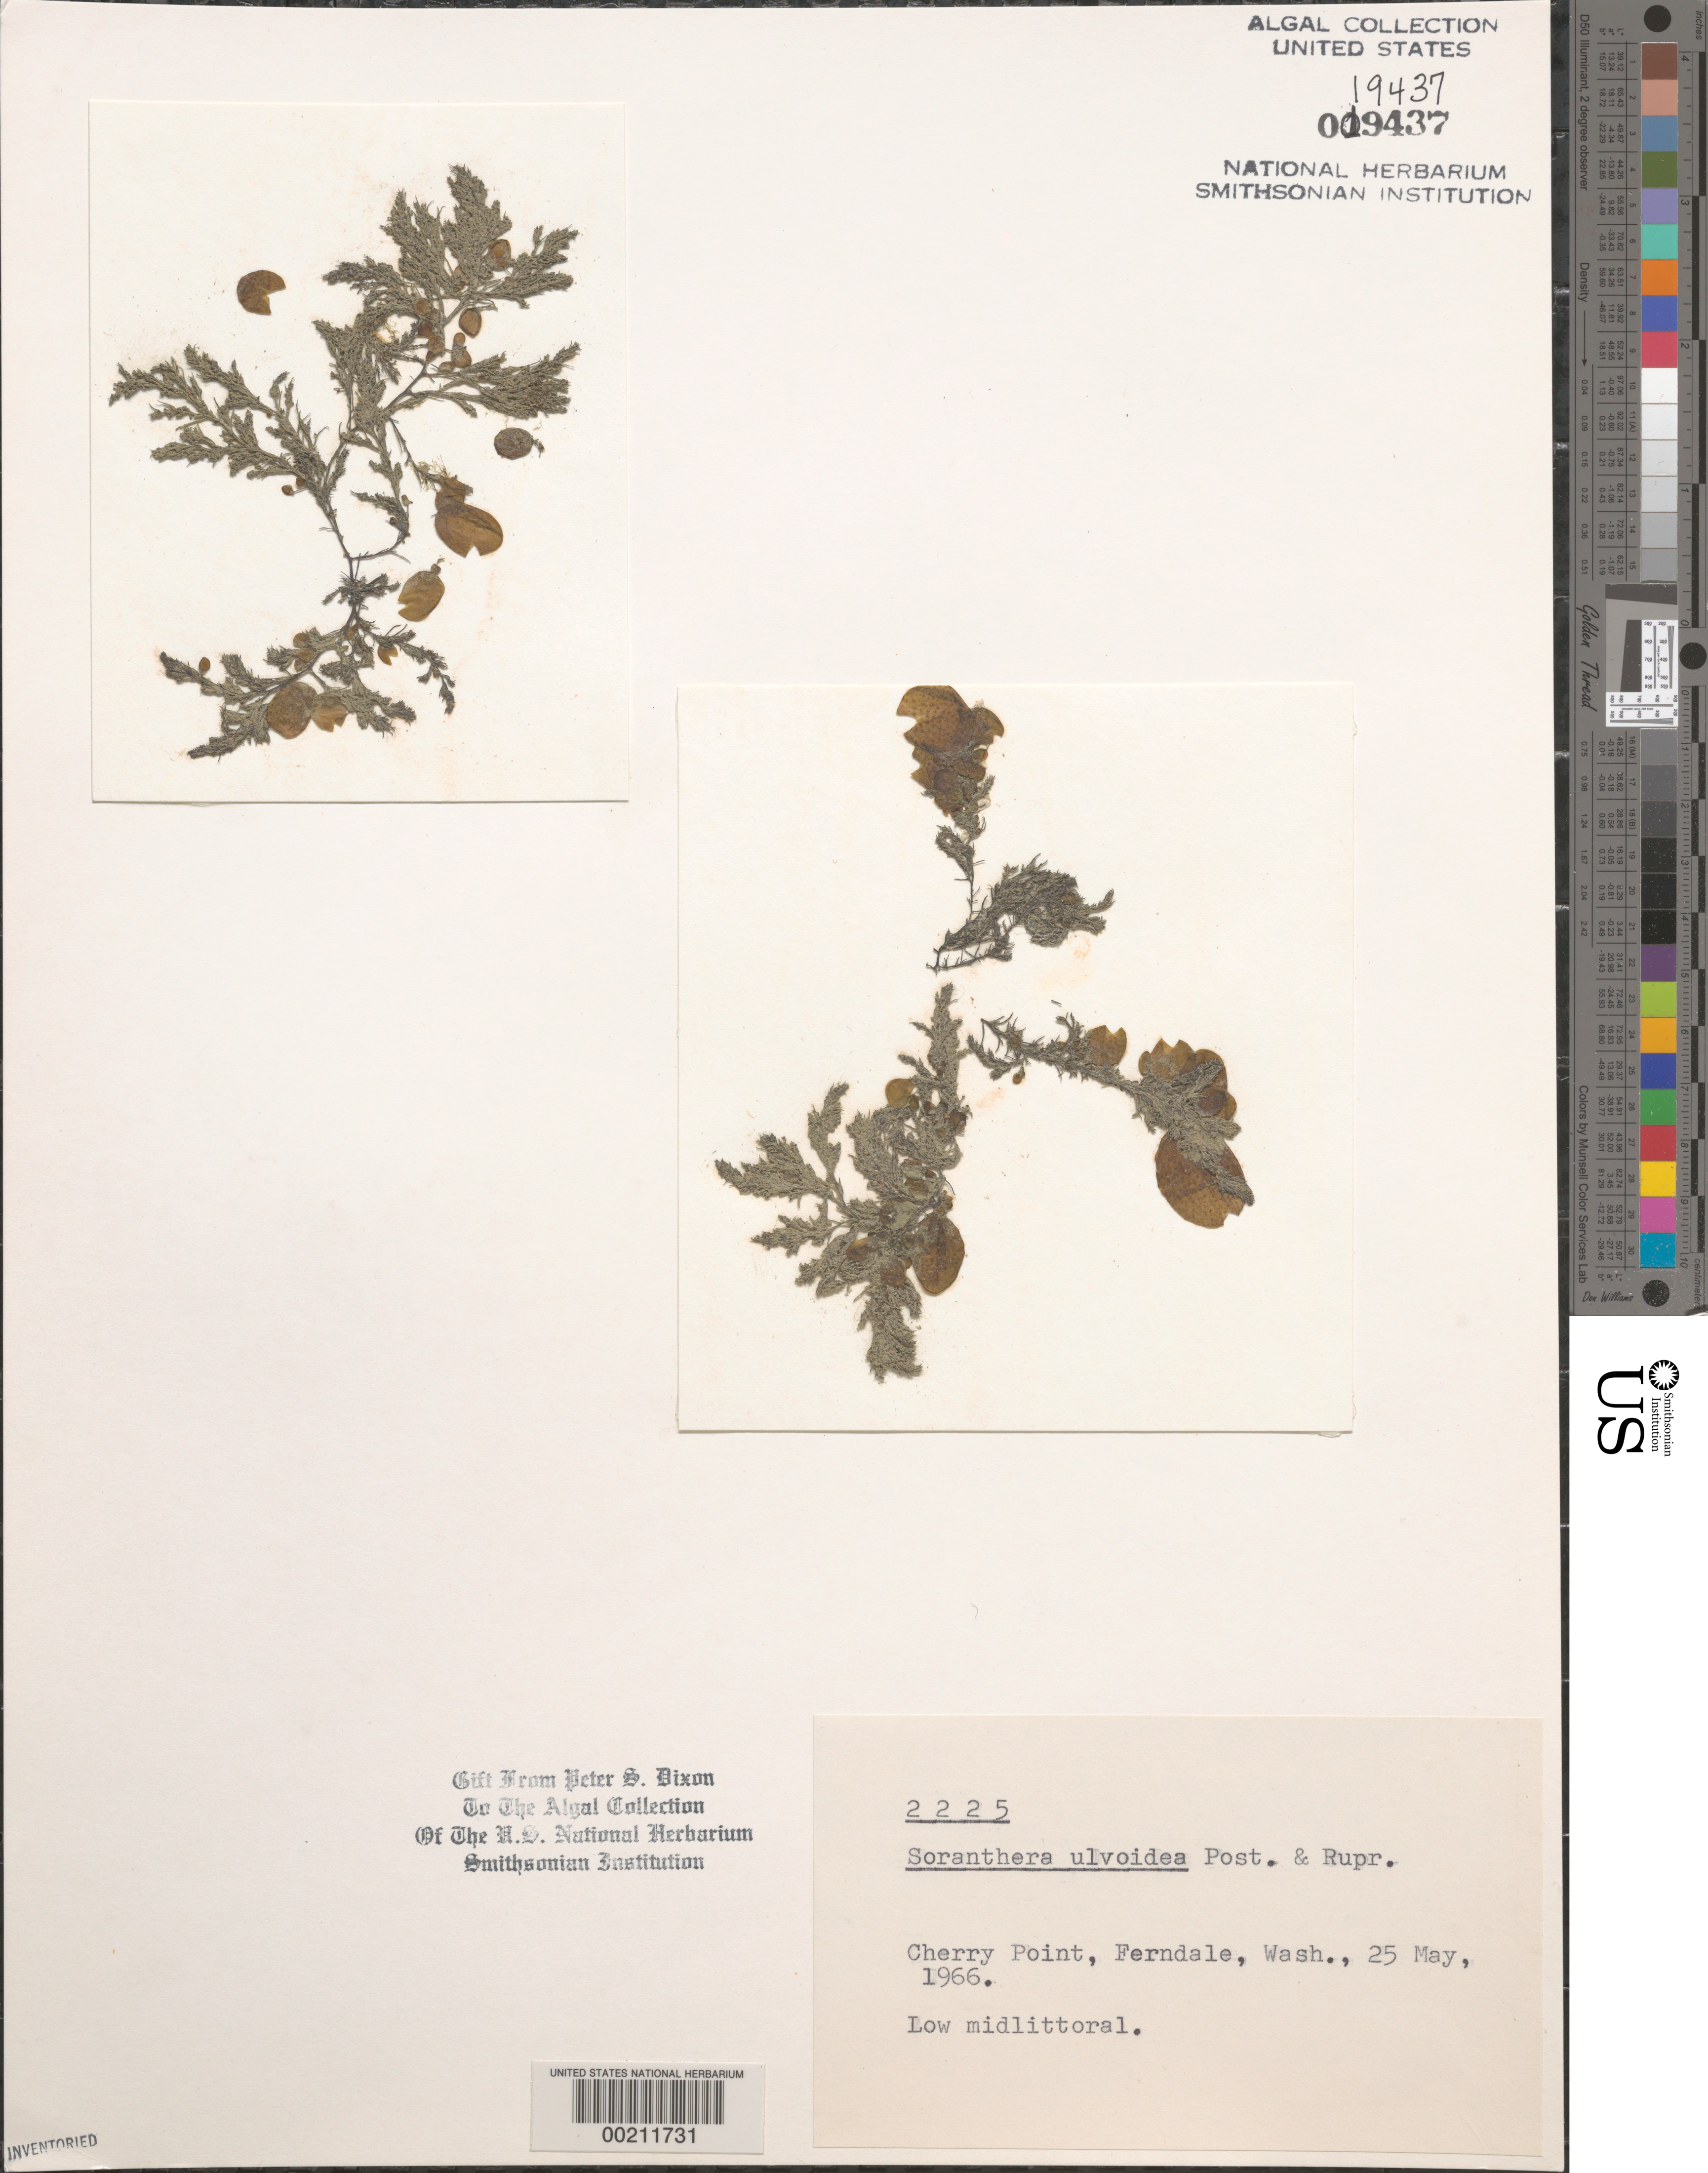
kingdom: Chromista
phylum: Ochrophyta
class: Phaeophyceae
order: Dictyosiphonales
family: Punctariaceae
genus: Soranthera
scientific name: Soranthera ulvoidea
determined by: Dixon, P. S.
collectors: P. S. Dixon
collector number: PSD 2225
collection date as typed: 25 May 1966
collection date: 1966-05-25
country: United States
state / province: Washington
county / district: Whatcom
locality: Ferndale, Cherry Point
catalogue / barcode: US 19437